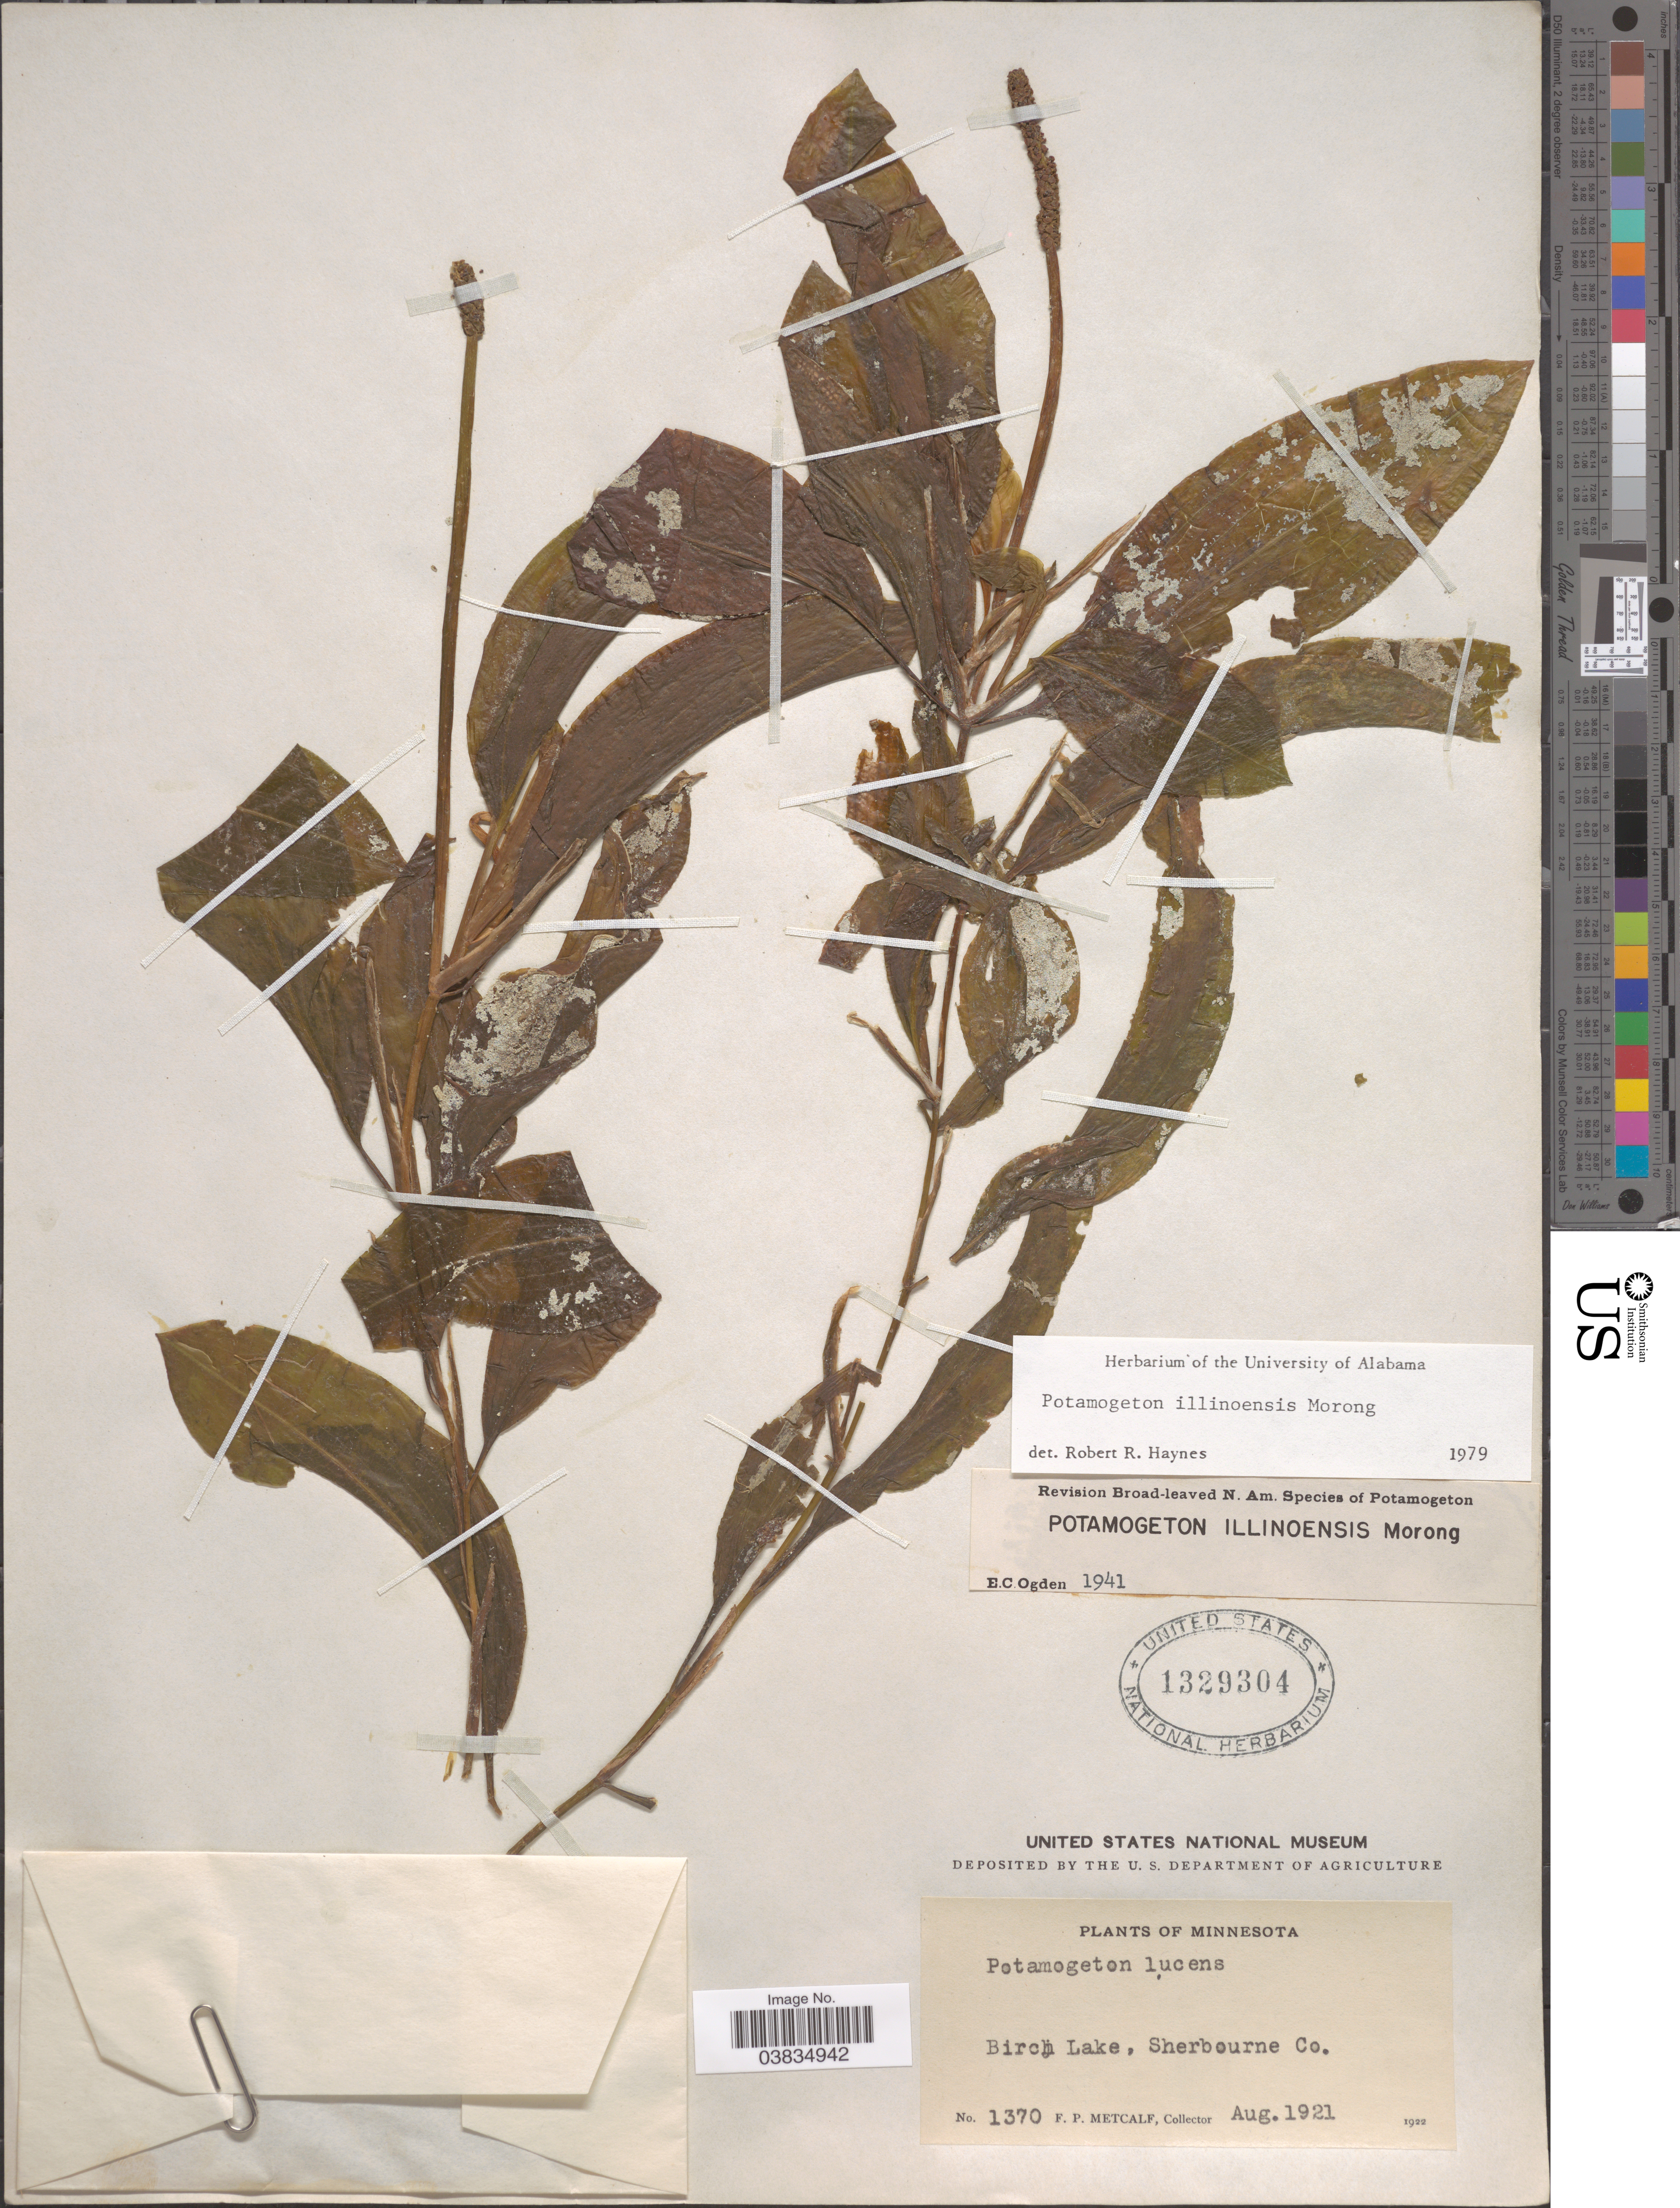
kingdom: Plantae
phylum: Tracheophyta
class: Liliopsida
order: Alismatales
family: Potamogetonaceae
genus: Potamogeton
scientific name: Potamogeton illinoensis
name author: Morong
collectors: F. Metcalf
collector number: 1370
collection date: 1921-08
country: United States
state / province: Minnesota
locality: Birch Lake, Sherbourne Co.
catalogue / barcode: US 1329304